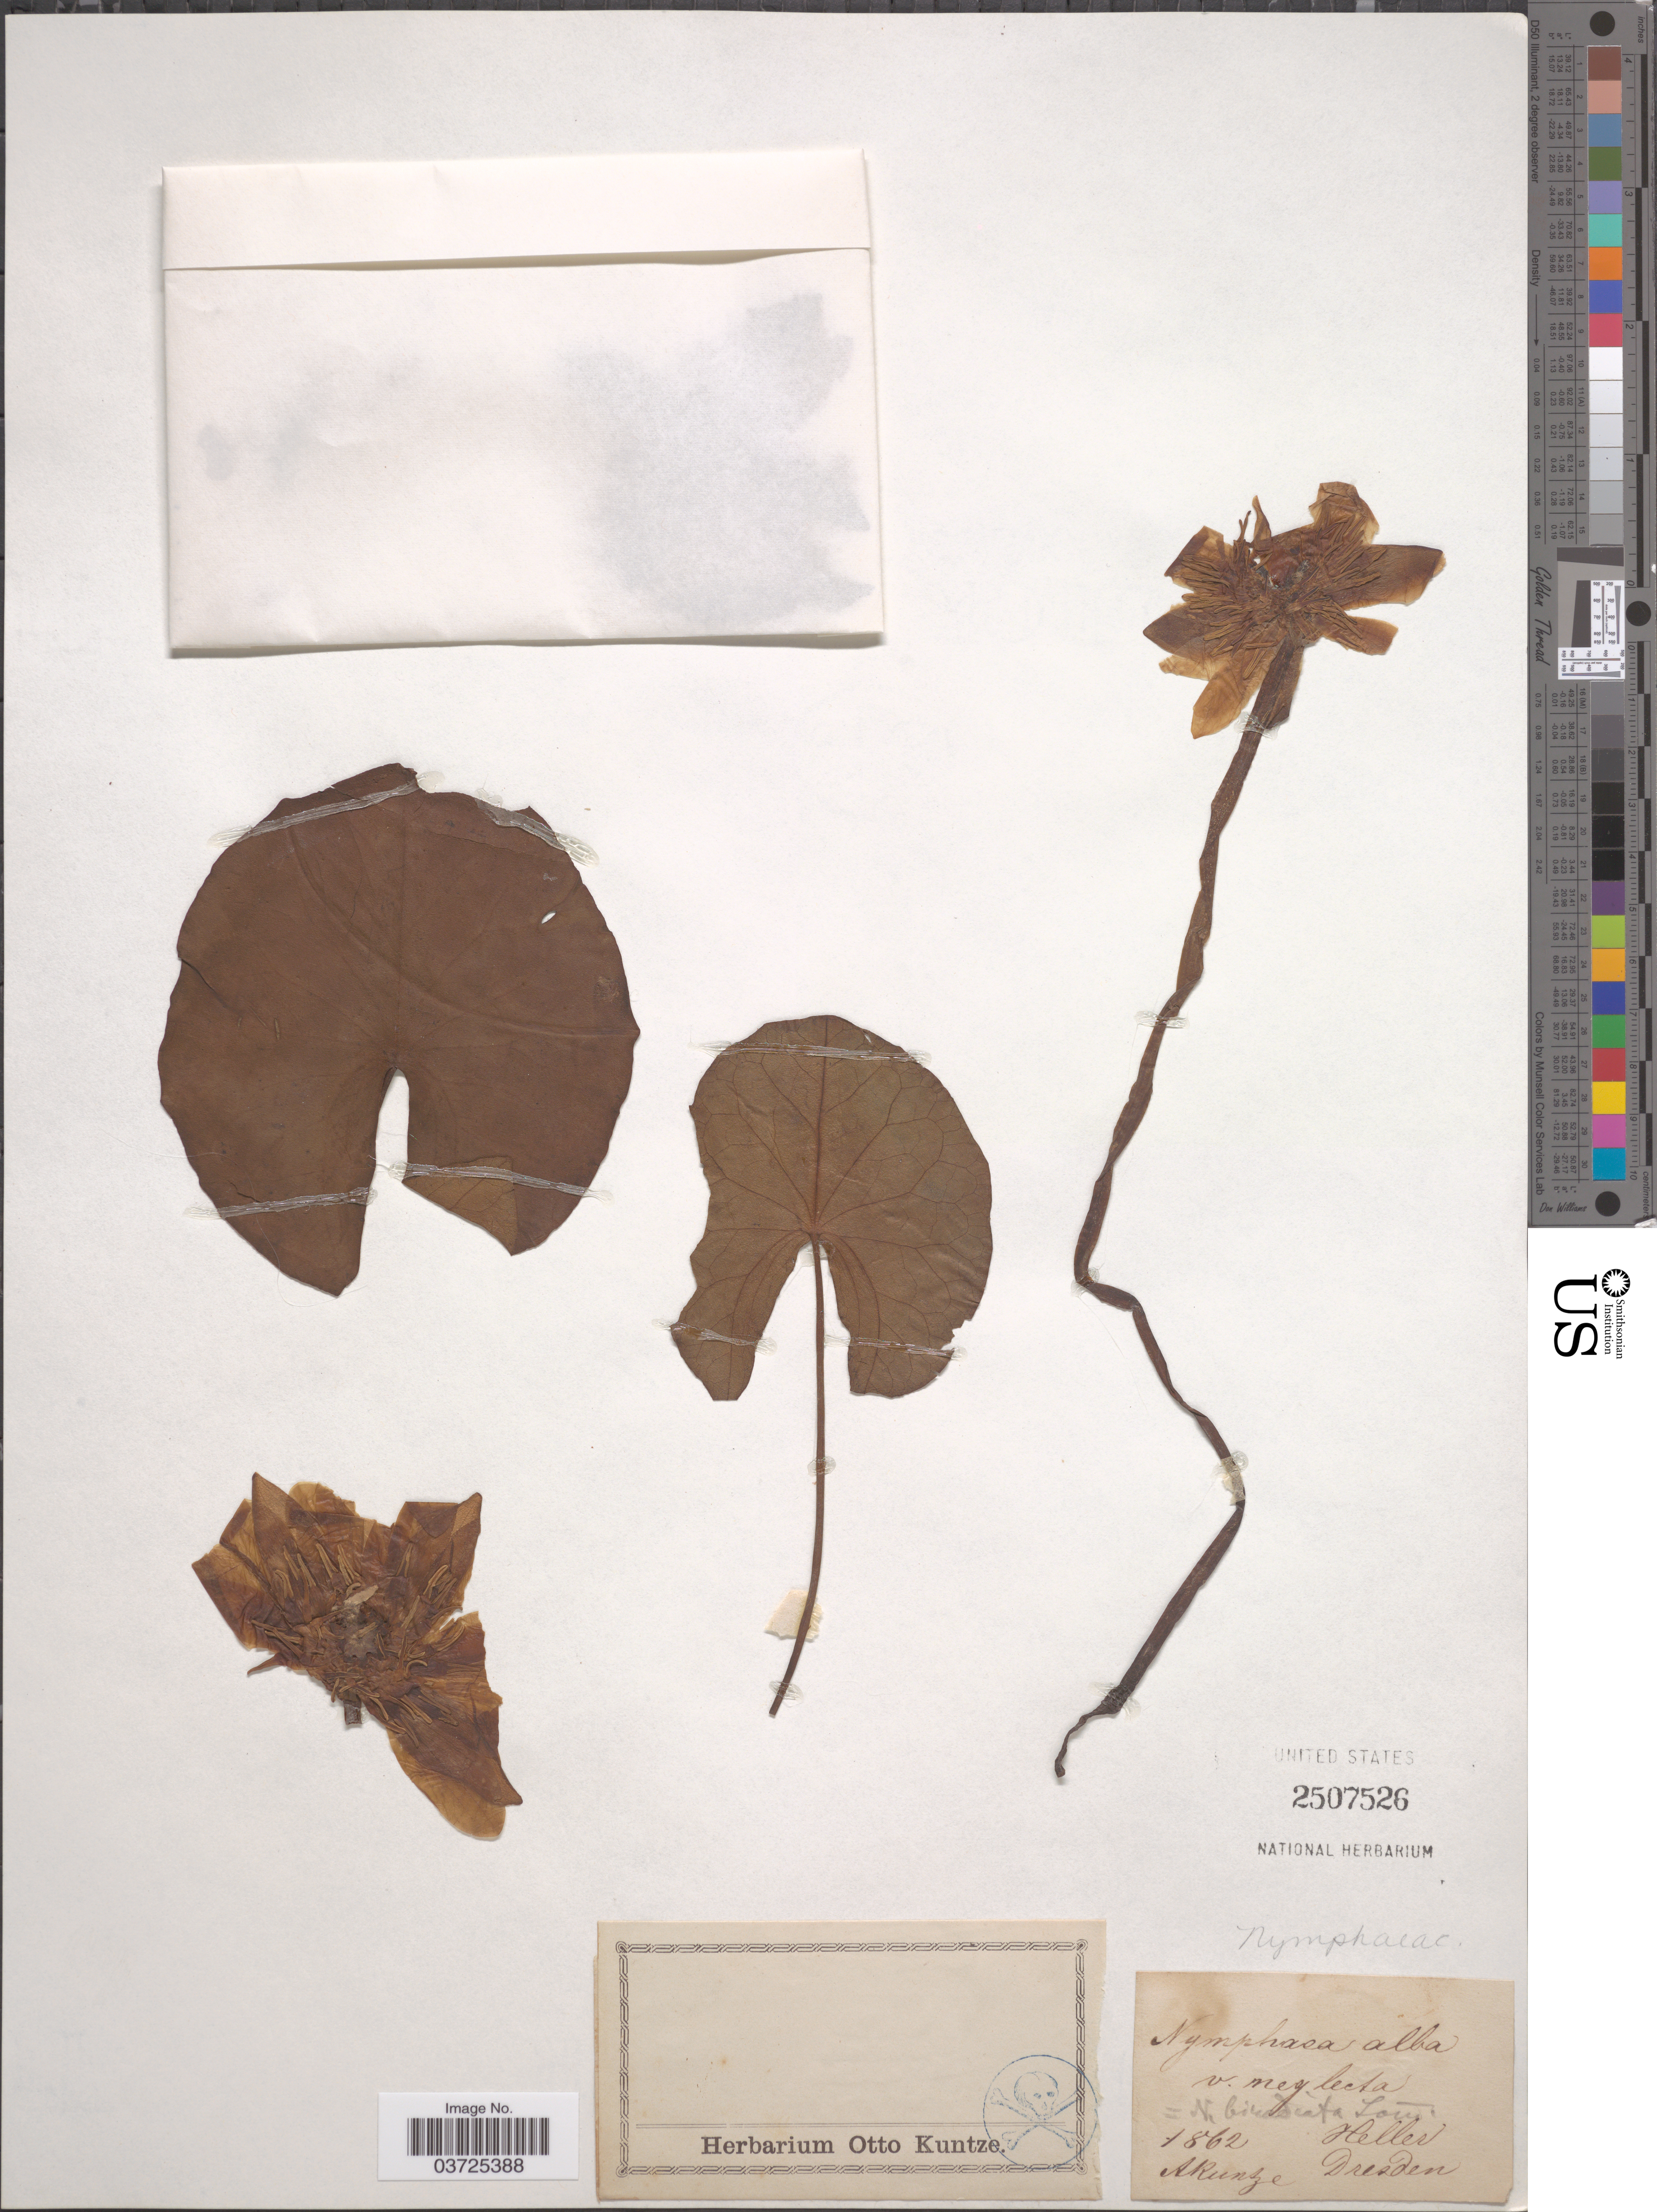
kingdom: Plantae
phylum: Tracheophyta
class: Magnoliopsida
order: Nymphaeales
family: Nymphaeaceae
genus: Nymphaea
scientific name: Nymphaea alba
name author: L.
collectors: A. Kuntze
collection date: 1862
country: Germany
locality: Heller, Dresden.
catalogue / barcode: US 2507526